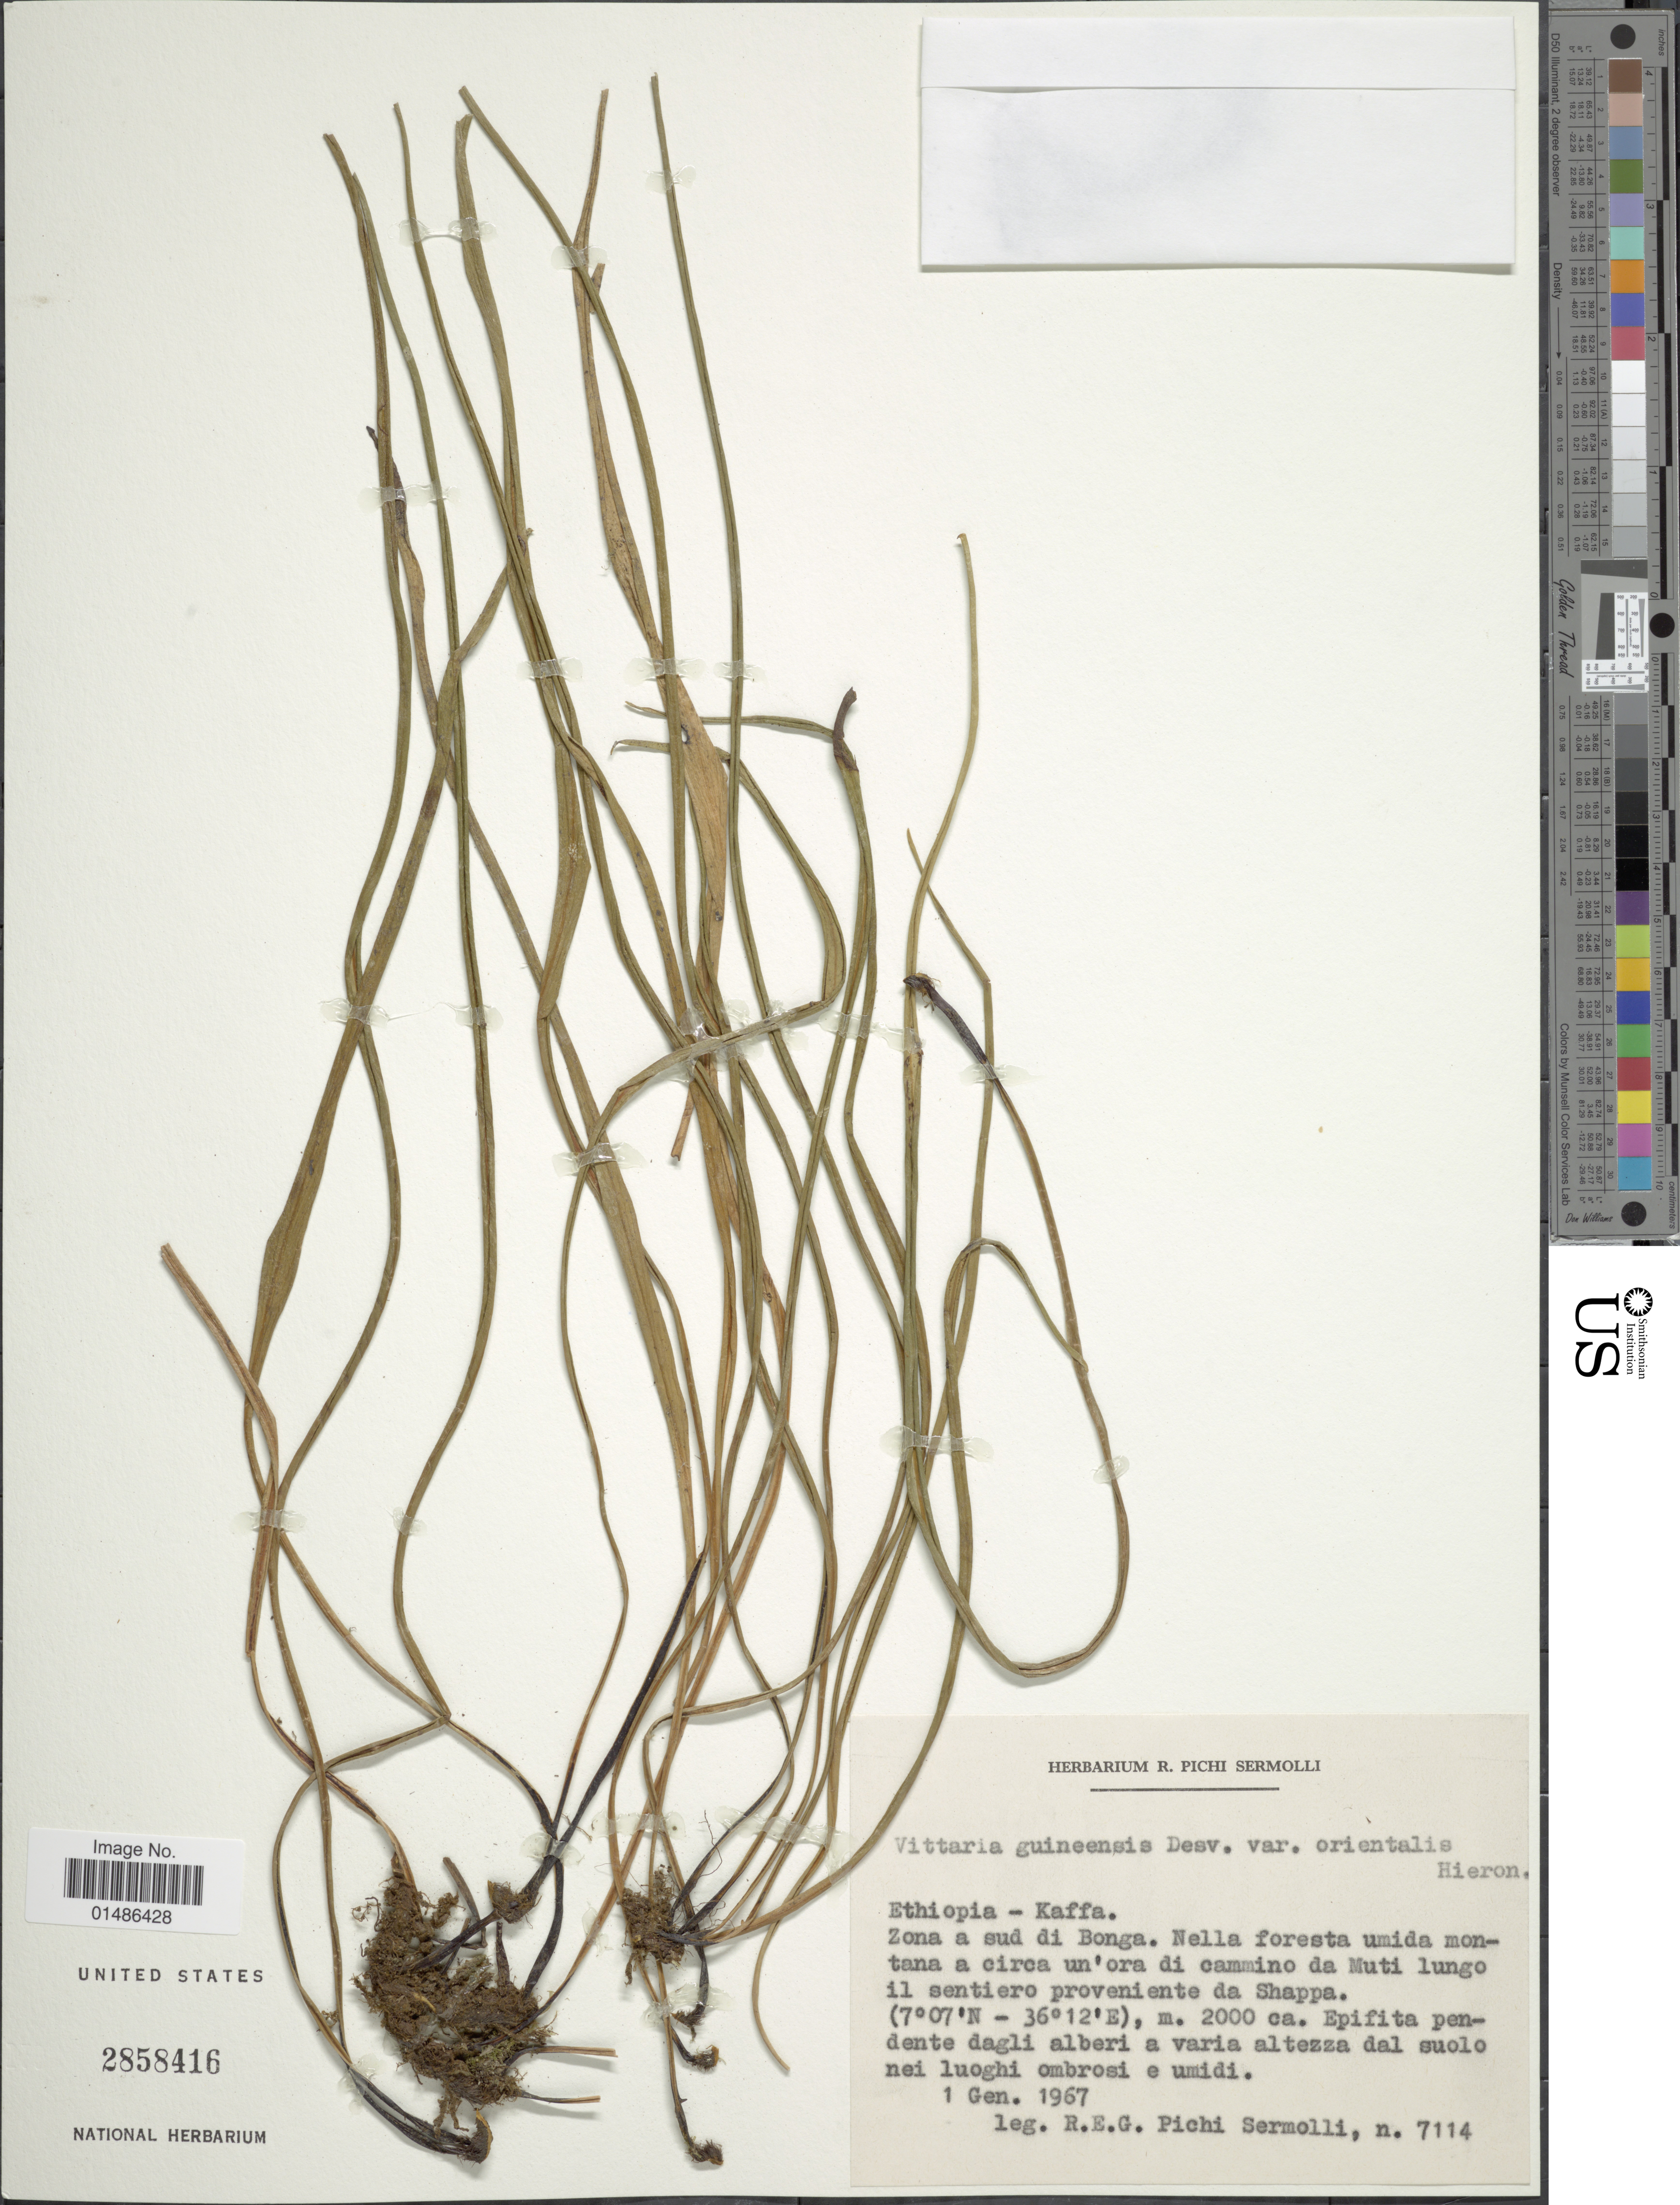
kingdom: Plantae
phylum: Tracheophyta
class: Polypodiopsida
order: Polypodiales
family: Pteridaceae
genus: Haplopteris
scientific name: Haplopteris guineensis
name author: (Desv.) E.H. Crane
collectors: R. E. Pichi-Sermolli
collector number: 7114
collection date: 1967-01-01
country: Ethiopia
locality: Kaffa. Zona a sud di Bonga. Nella foresta umida montana a circa un'ora di cammino da Muti lungo il sentiero proveniente da Shappa.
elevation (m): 2000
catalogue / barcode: US 2858416